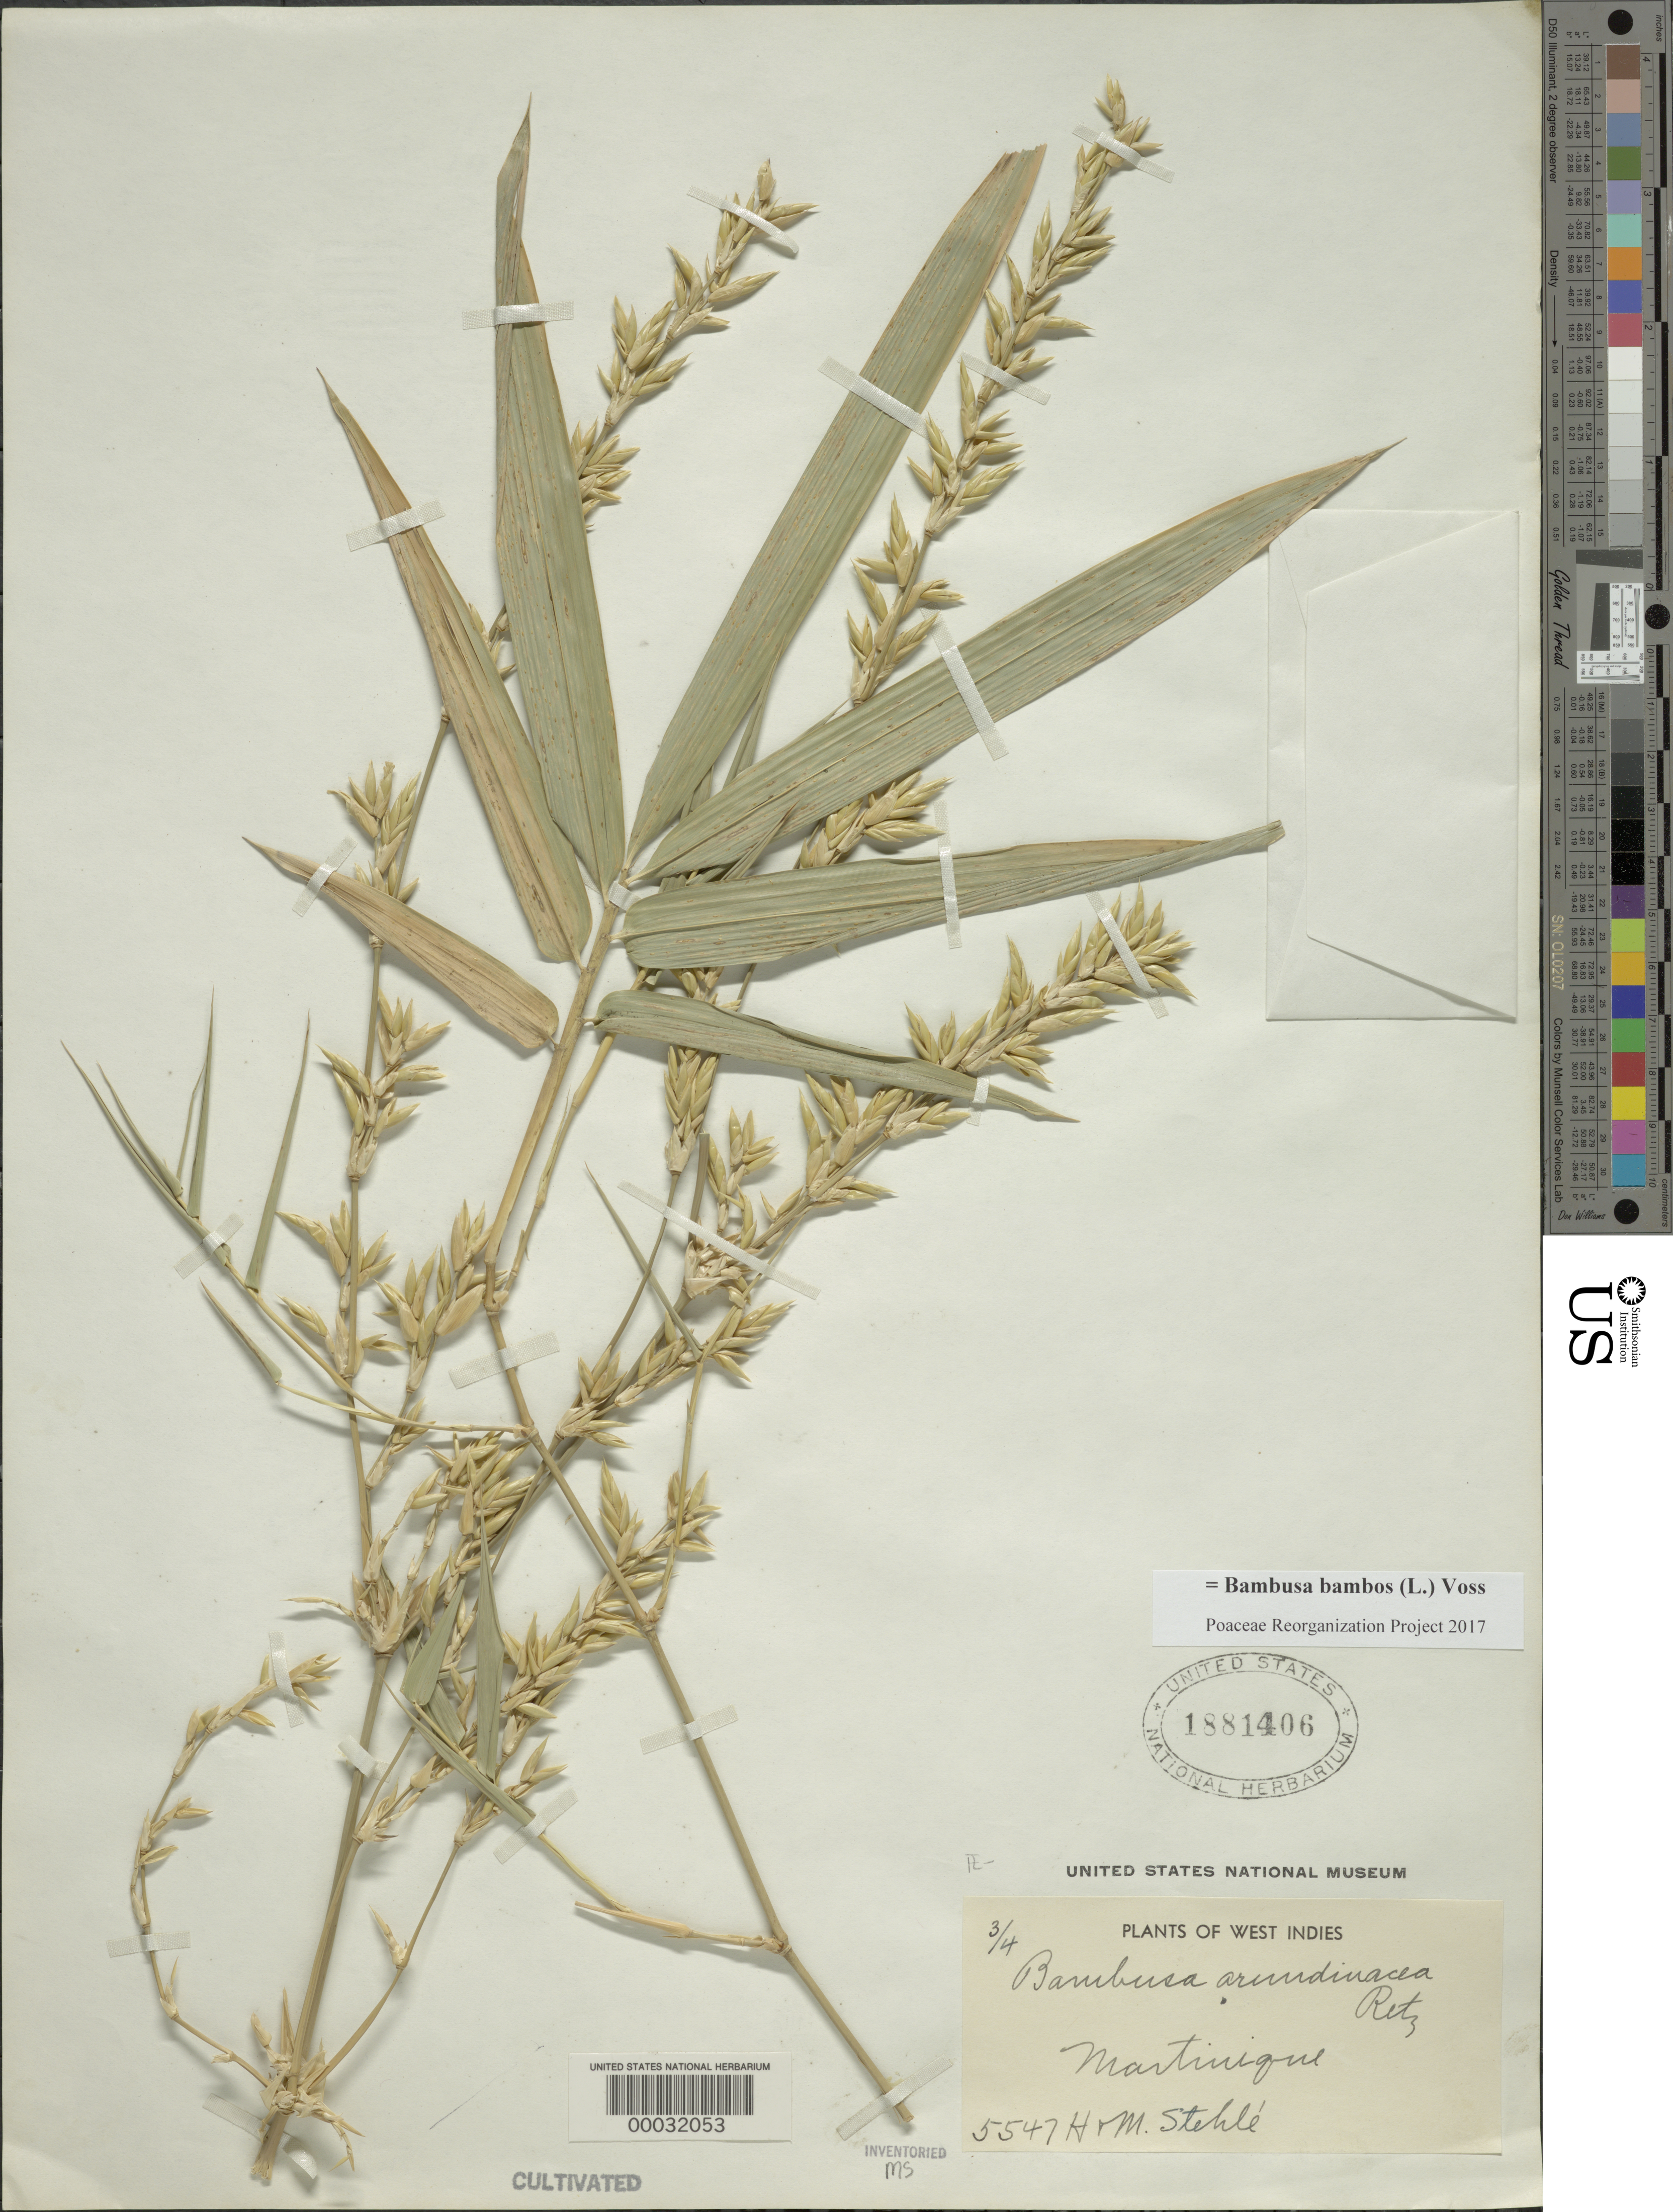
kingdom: Plantae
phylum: Tracheophyta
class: Liliopsida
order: Poales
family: Poaceae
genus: Bambusa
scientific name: Bambusa bambos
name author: (L.) Voss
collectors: -- Stehlé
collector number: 5547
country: Martinique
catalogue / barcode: US 1881406